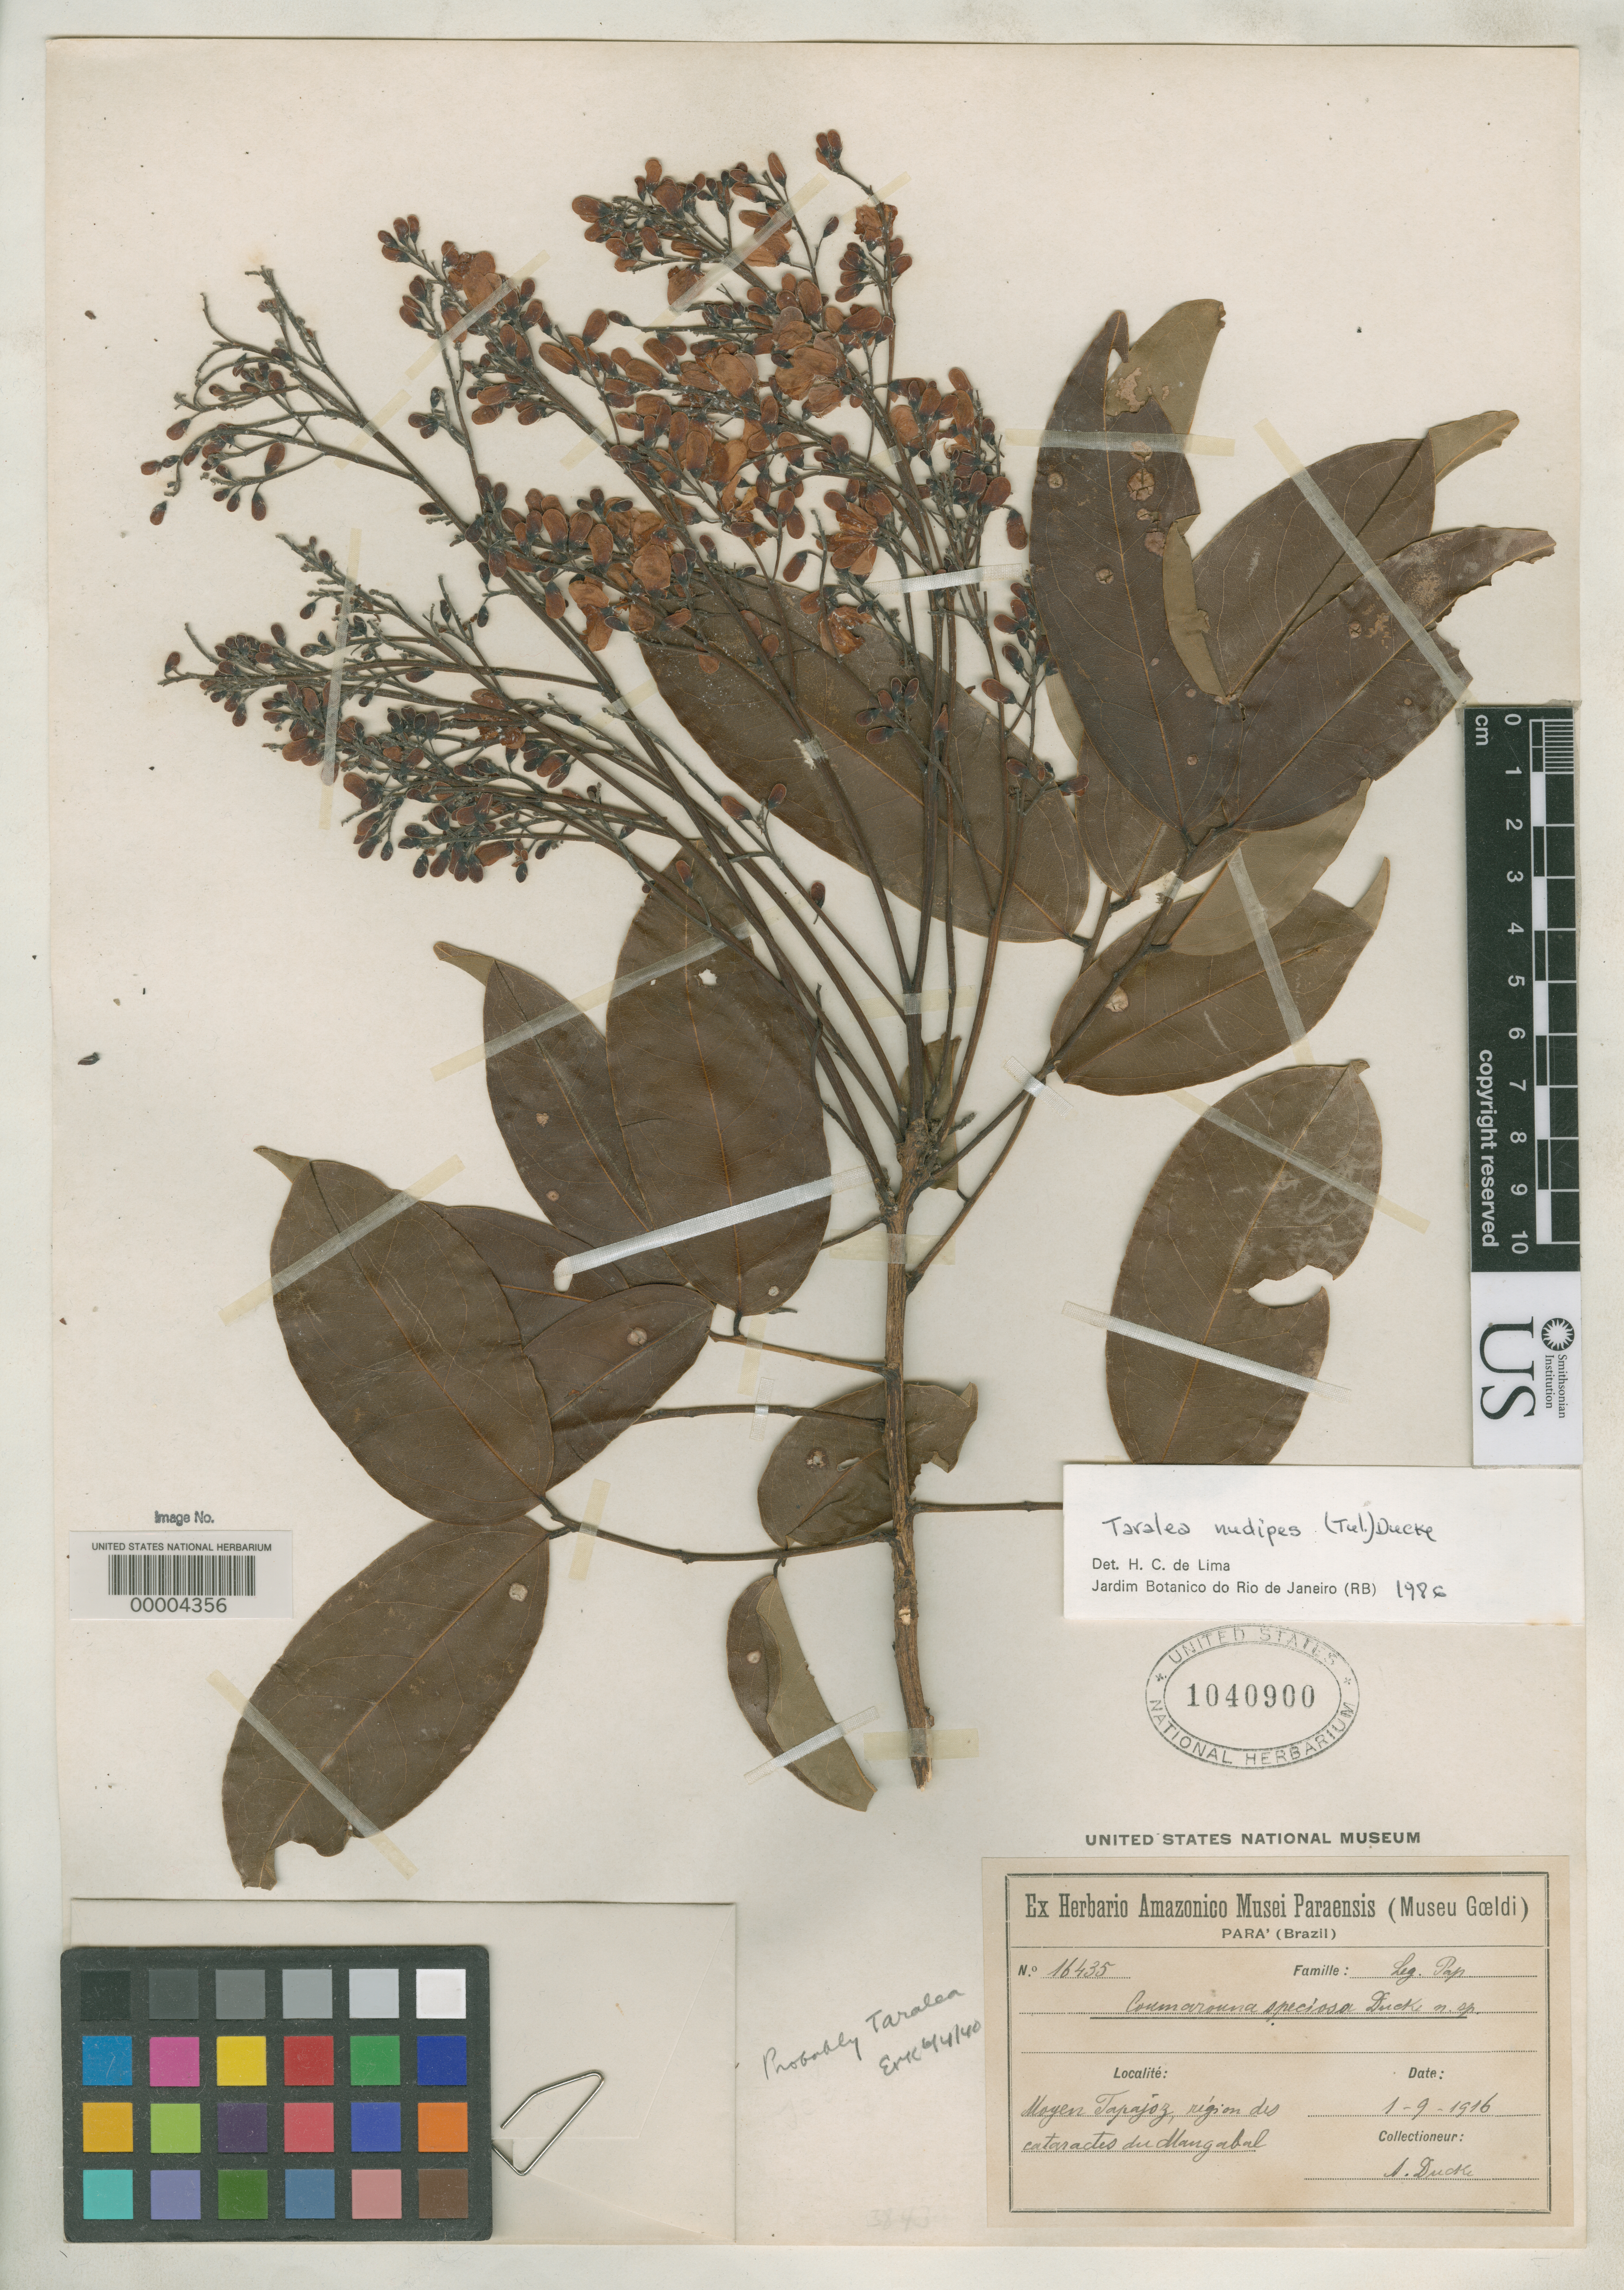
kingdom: Plantae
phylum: Tracheophyta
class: Magnoliopsida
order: Fabales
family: Fabaceae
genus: Coumarouna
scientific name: Coumarouna speciosa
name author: Ducke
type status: Isotype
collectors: A. Ducke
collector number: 16435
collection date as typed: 1916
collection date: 1916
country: Brazil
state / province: Pará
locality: Moyen Tapajoz.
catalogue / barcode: US 1040900